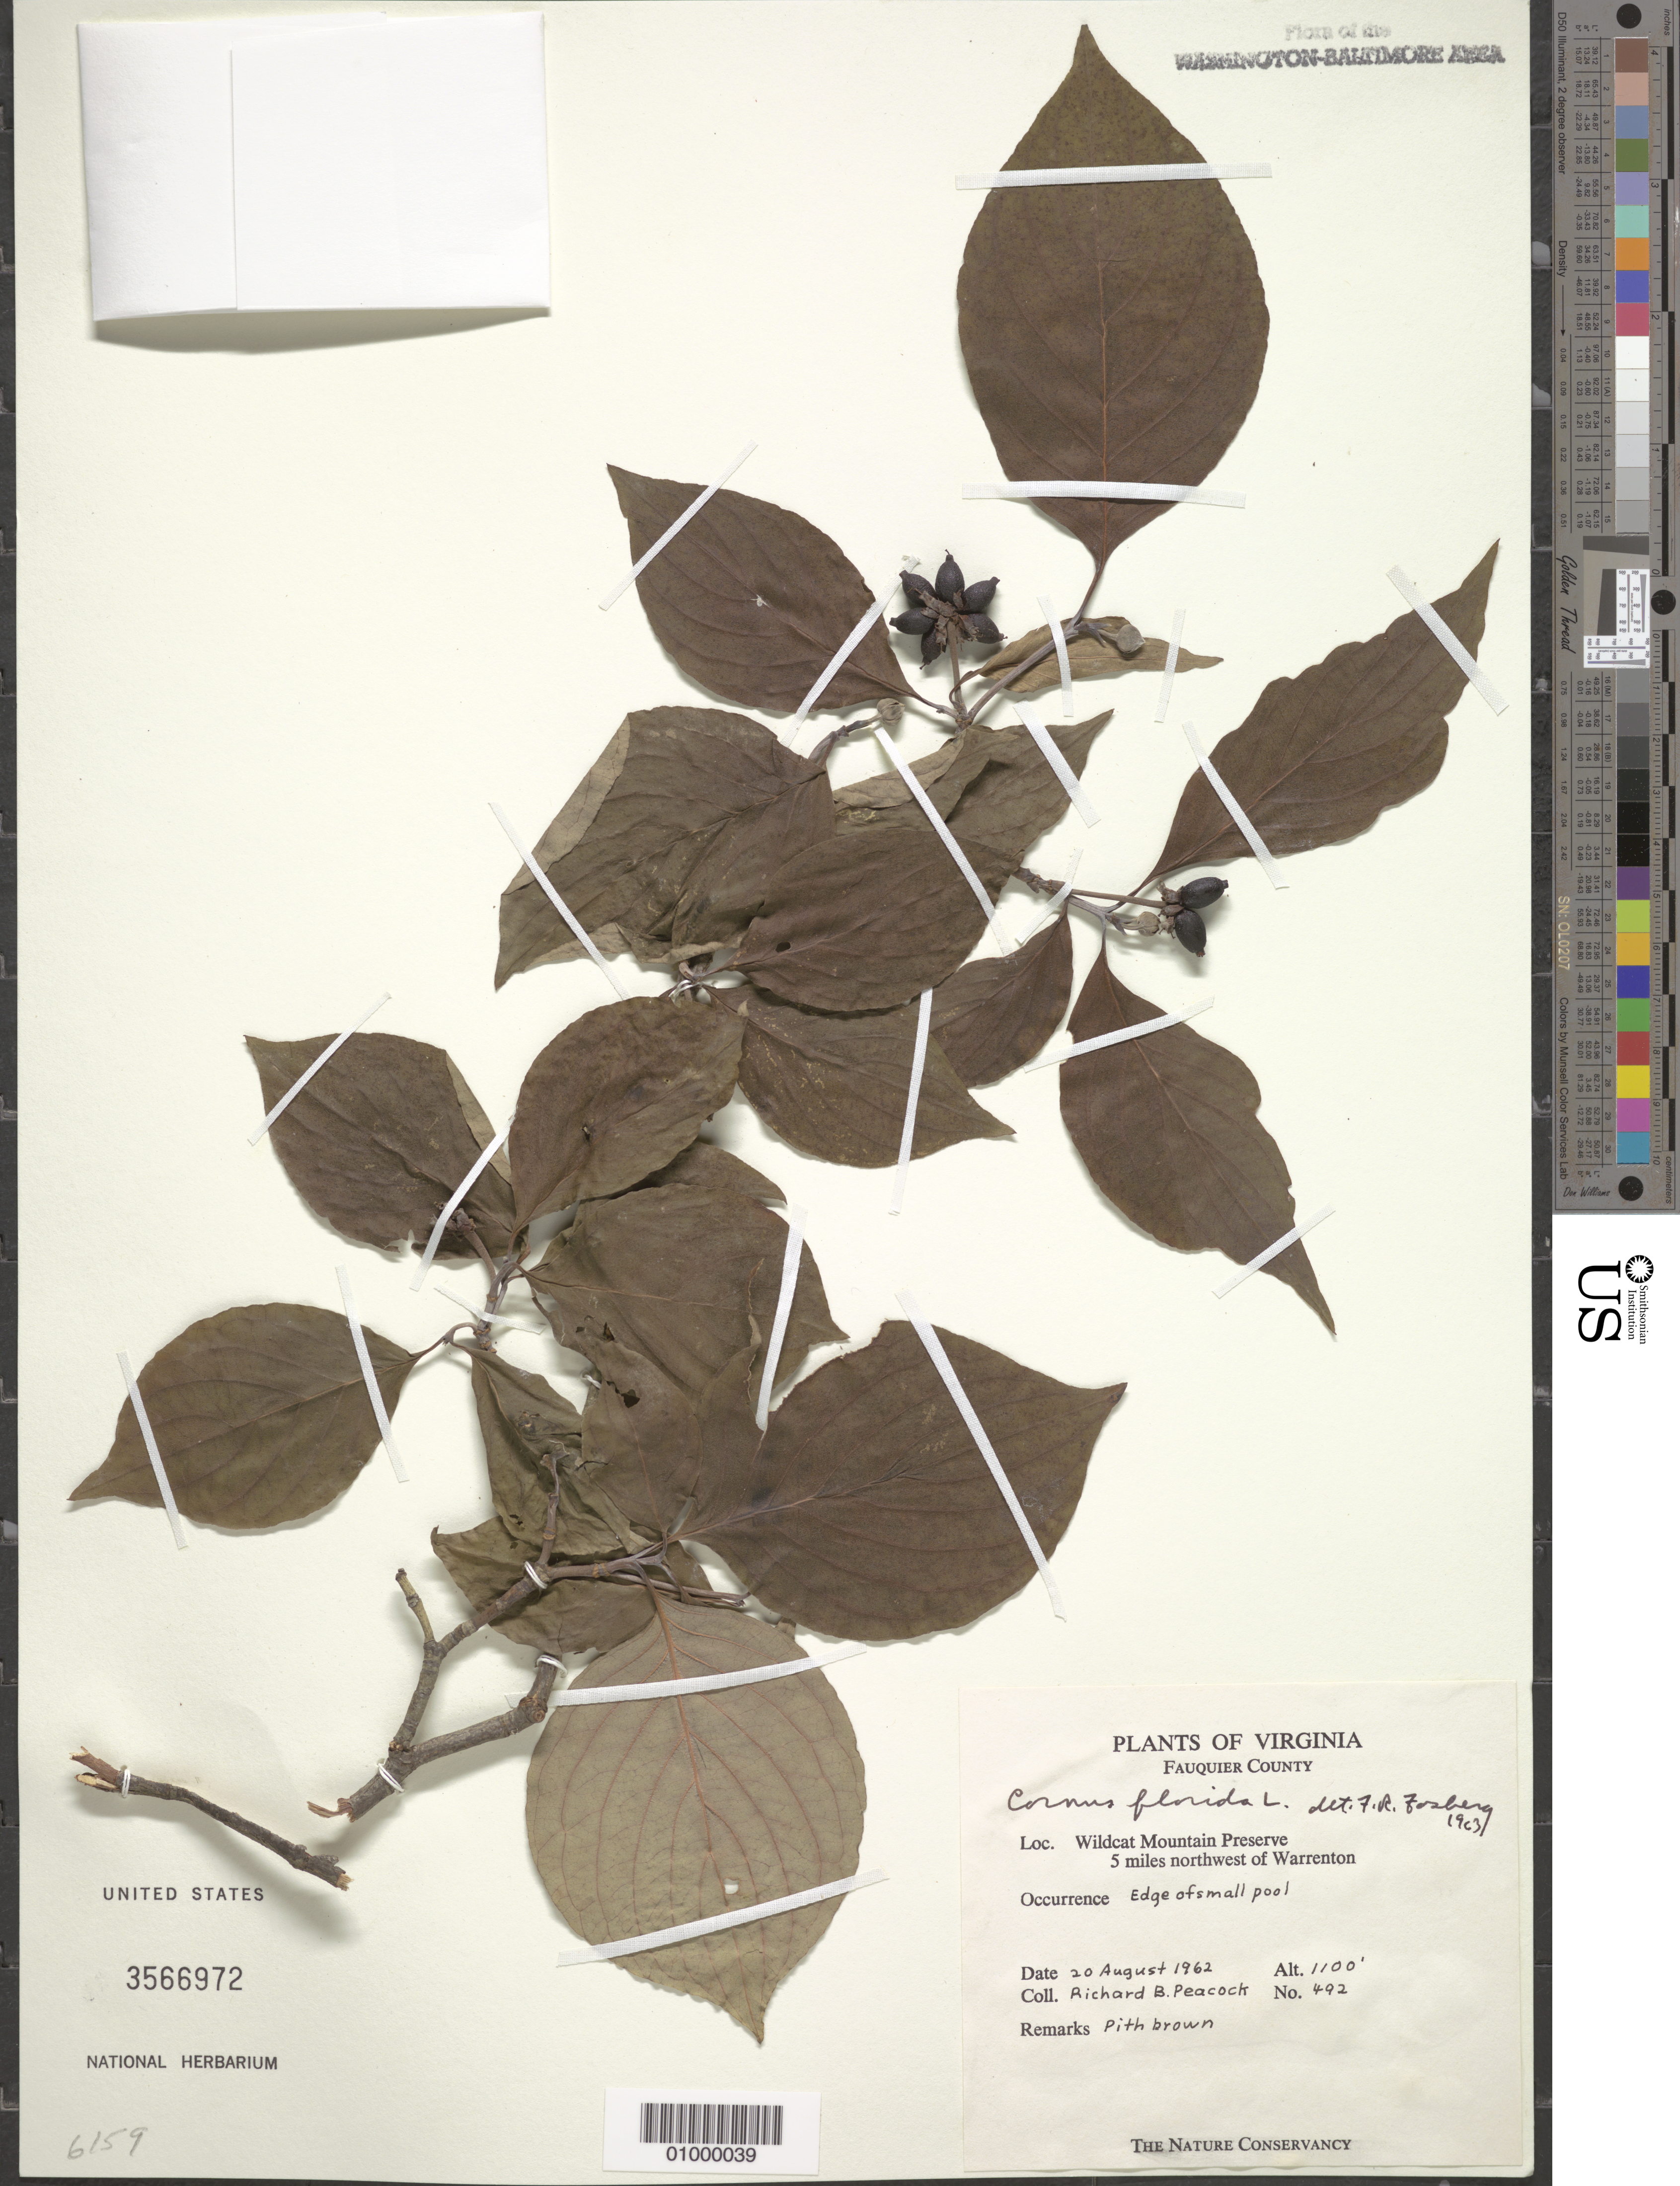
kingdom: Plantae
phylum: Tracheophyta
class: Magnoliopsida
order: Cornales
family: Cornaceae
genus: Cornus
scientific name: Cornus florida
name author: L.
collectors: R. Peacock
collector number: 492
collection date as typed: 20 Aug 1962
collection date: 1962-08-20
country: United States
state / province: Virginia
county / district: Fauquier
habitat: edge of small pool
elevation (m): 335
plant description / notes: Fruit temporarily sampled for micro-CT scanning.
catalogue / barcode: US 3566972